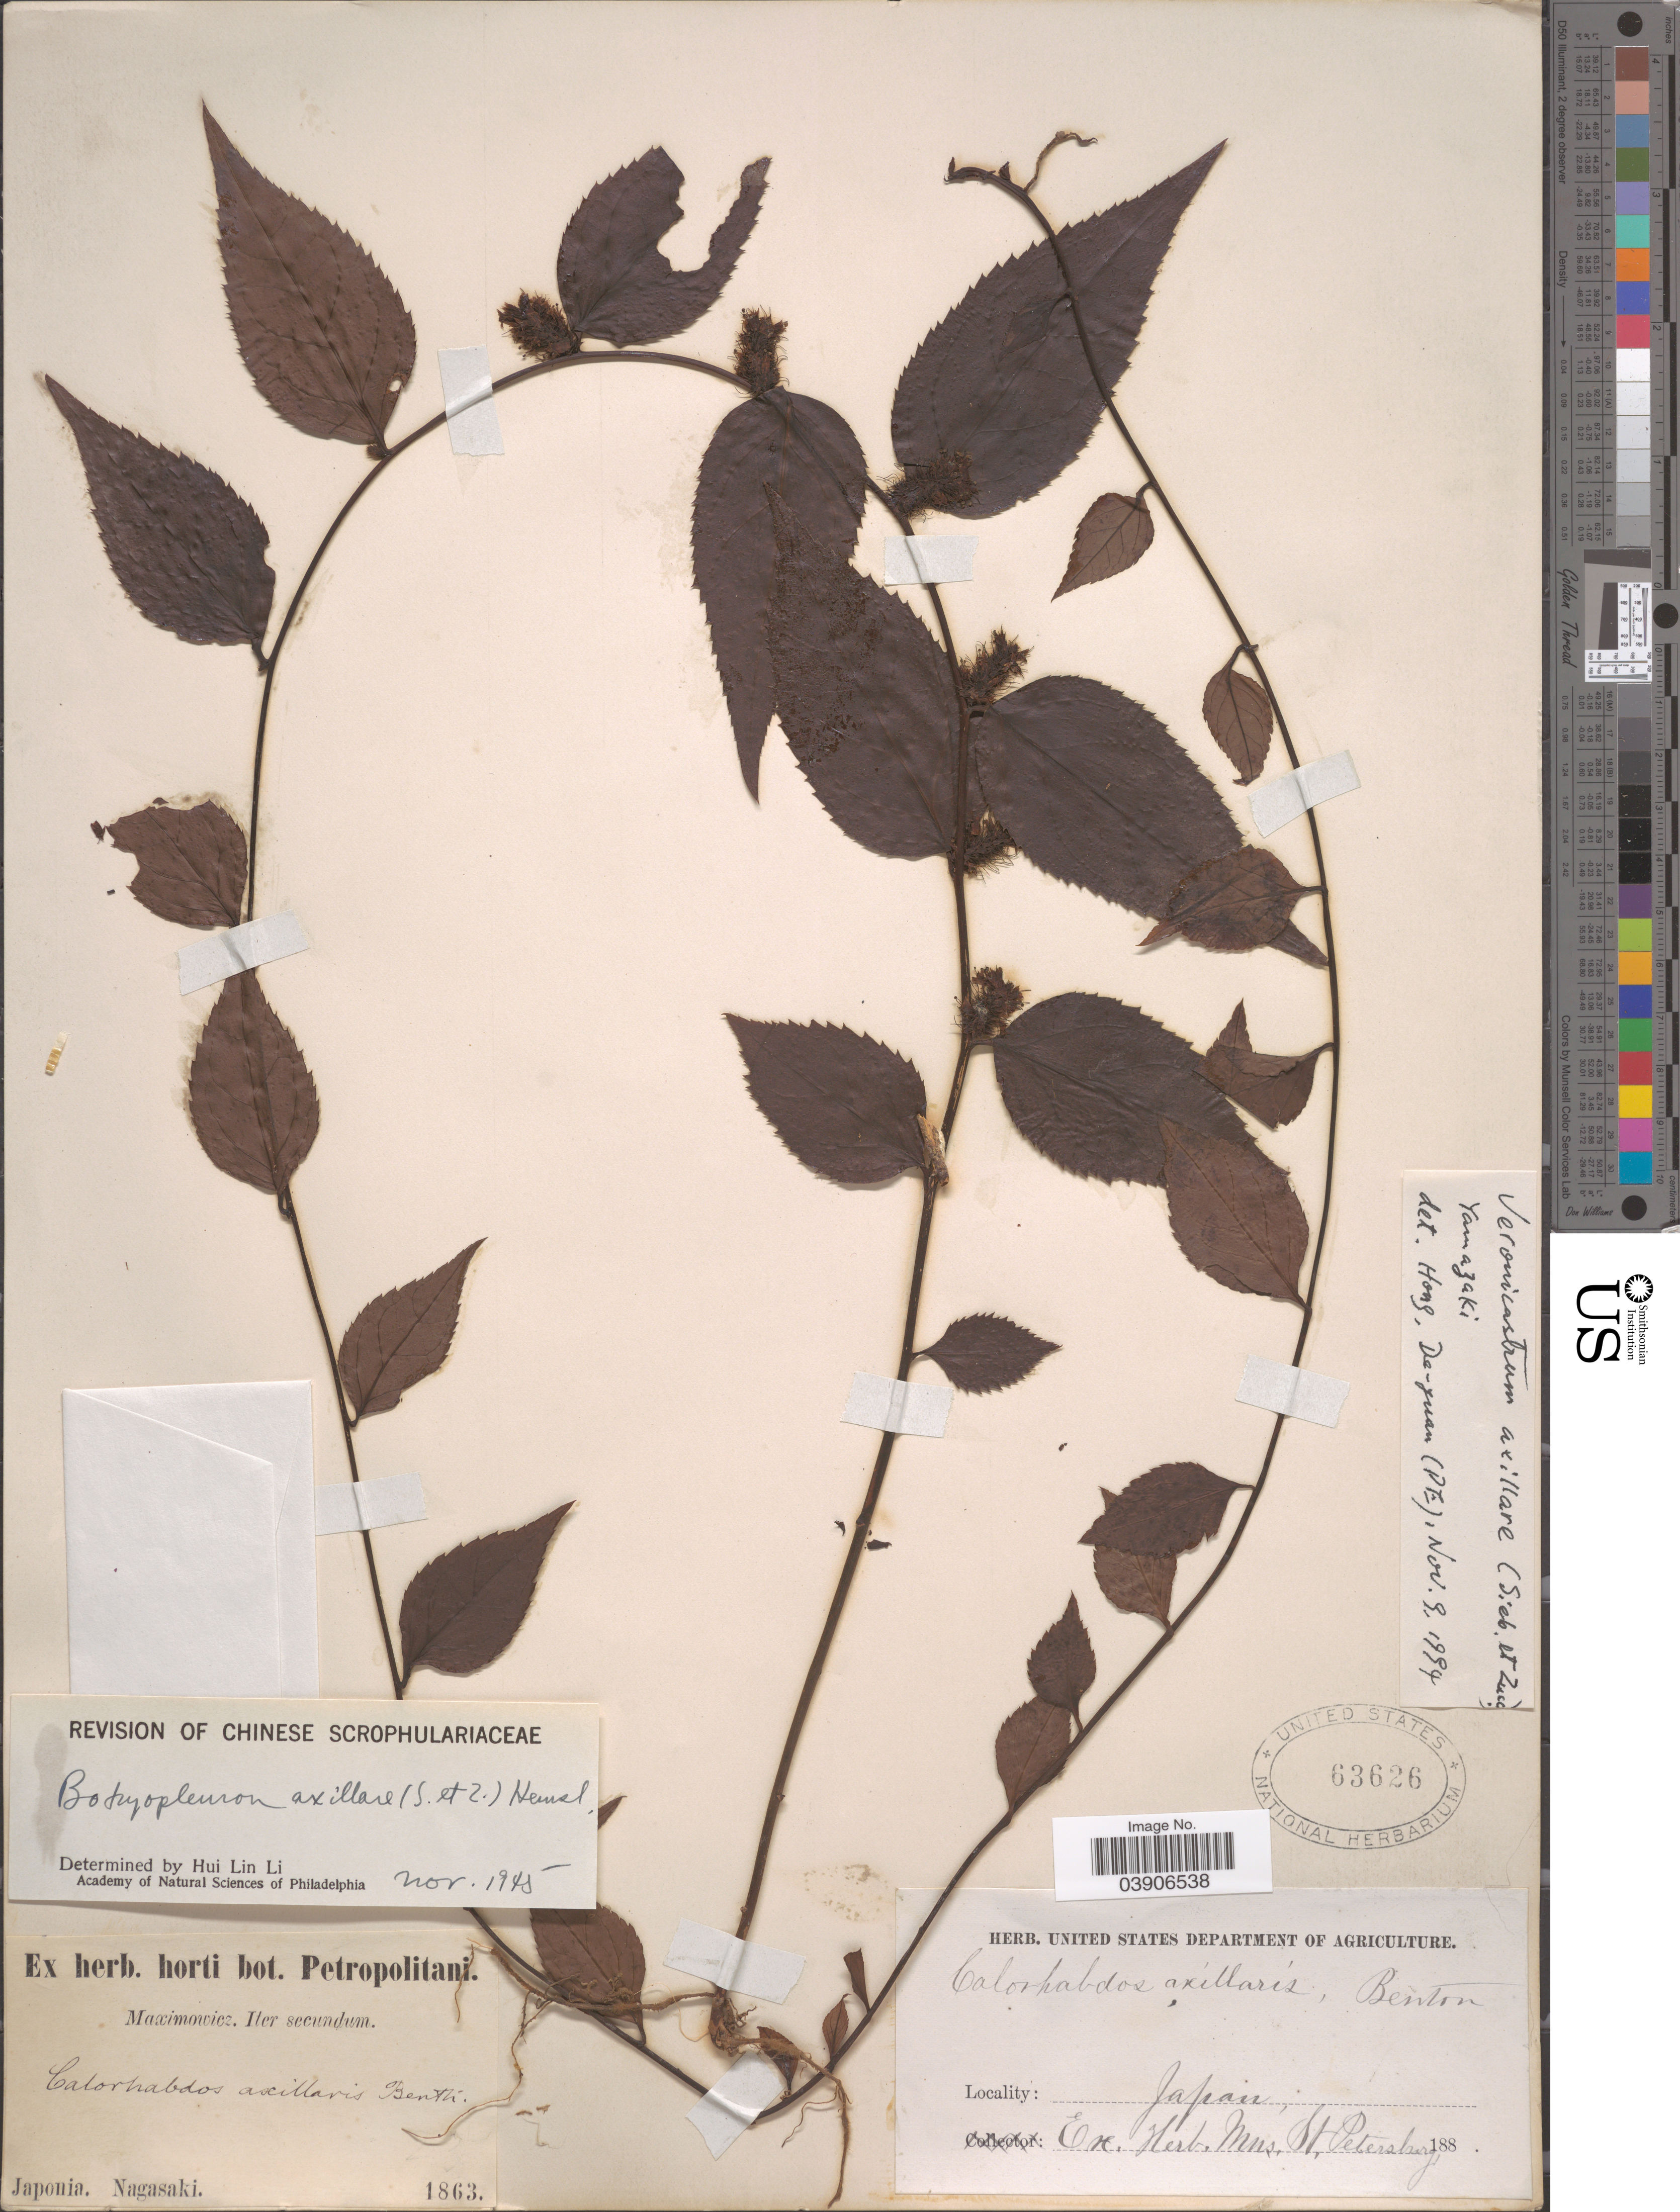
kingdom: Plantae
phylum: Tracheophyta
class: Magnoliopsida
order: Lamiales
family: Plantaginaceae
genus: Botryopleuron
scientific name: Botryopleuron axillare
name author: (Siebold & Zucc.) Hemsl.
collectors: Maximowicz, --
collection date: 1863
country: Japan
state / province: Nagasaki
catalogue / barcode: US 63626